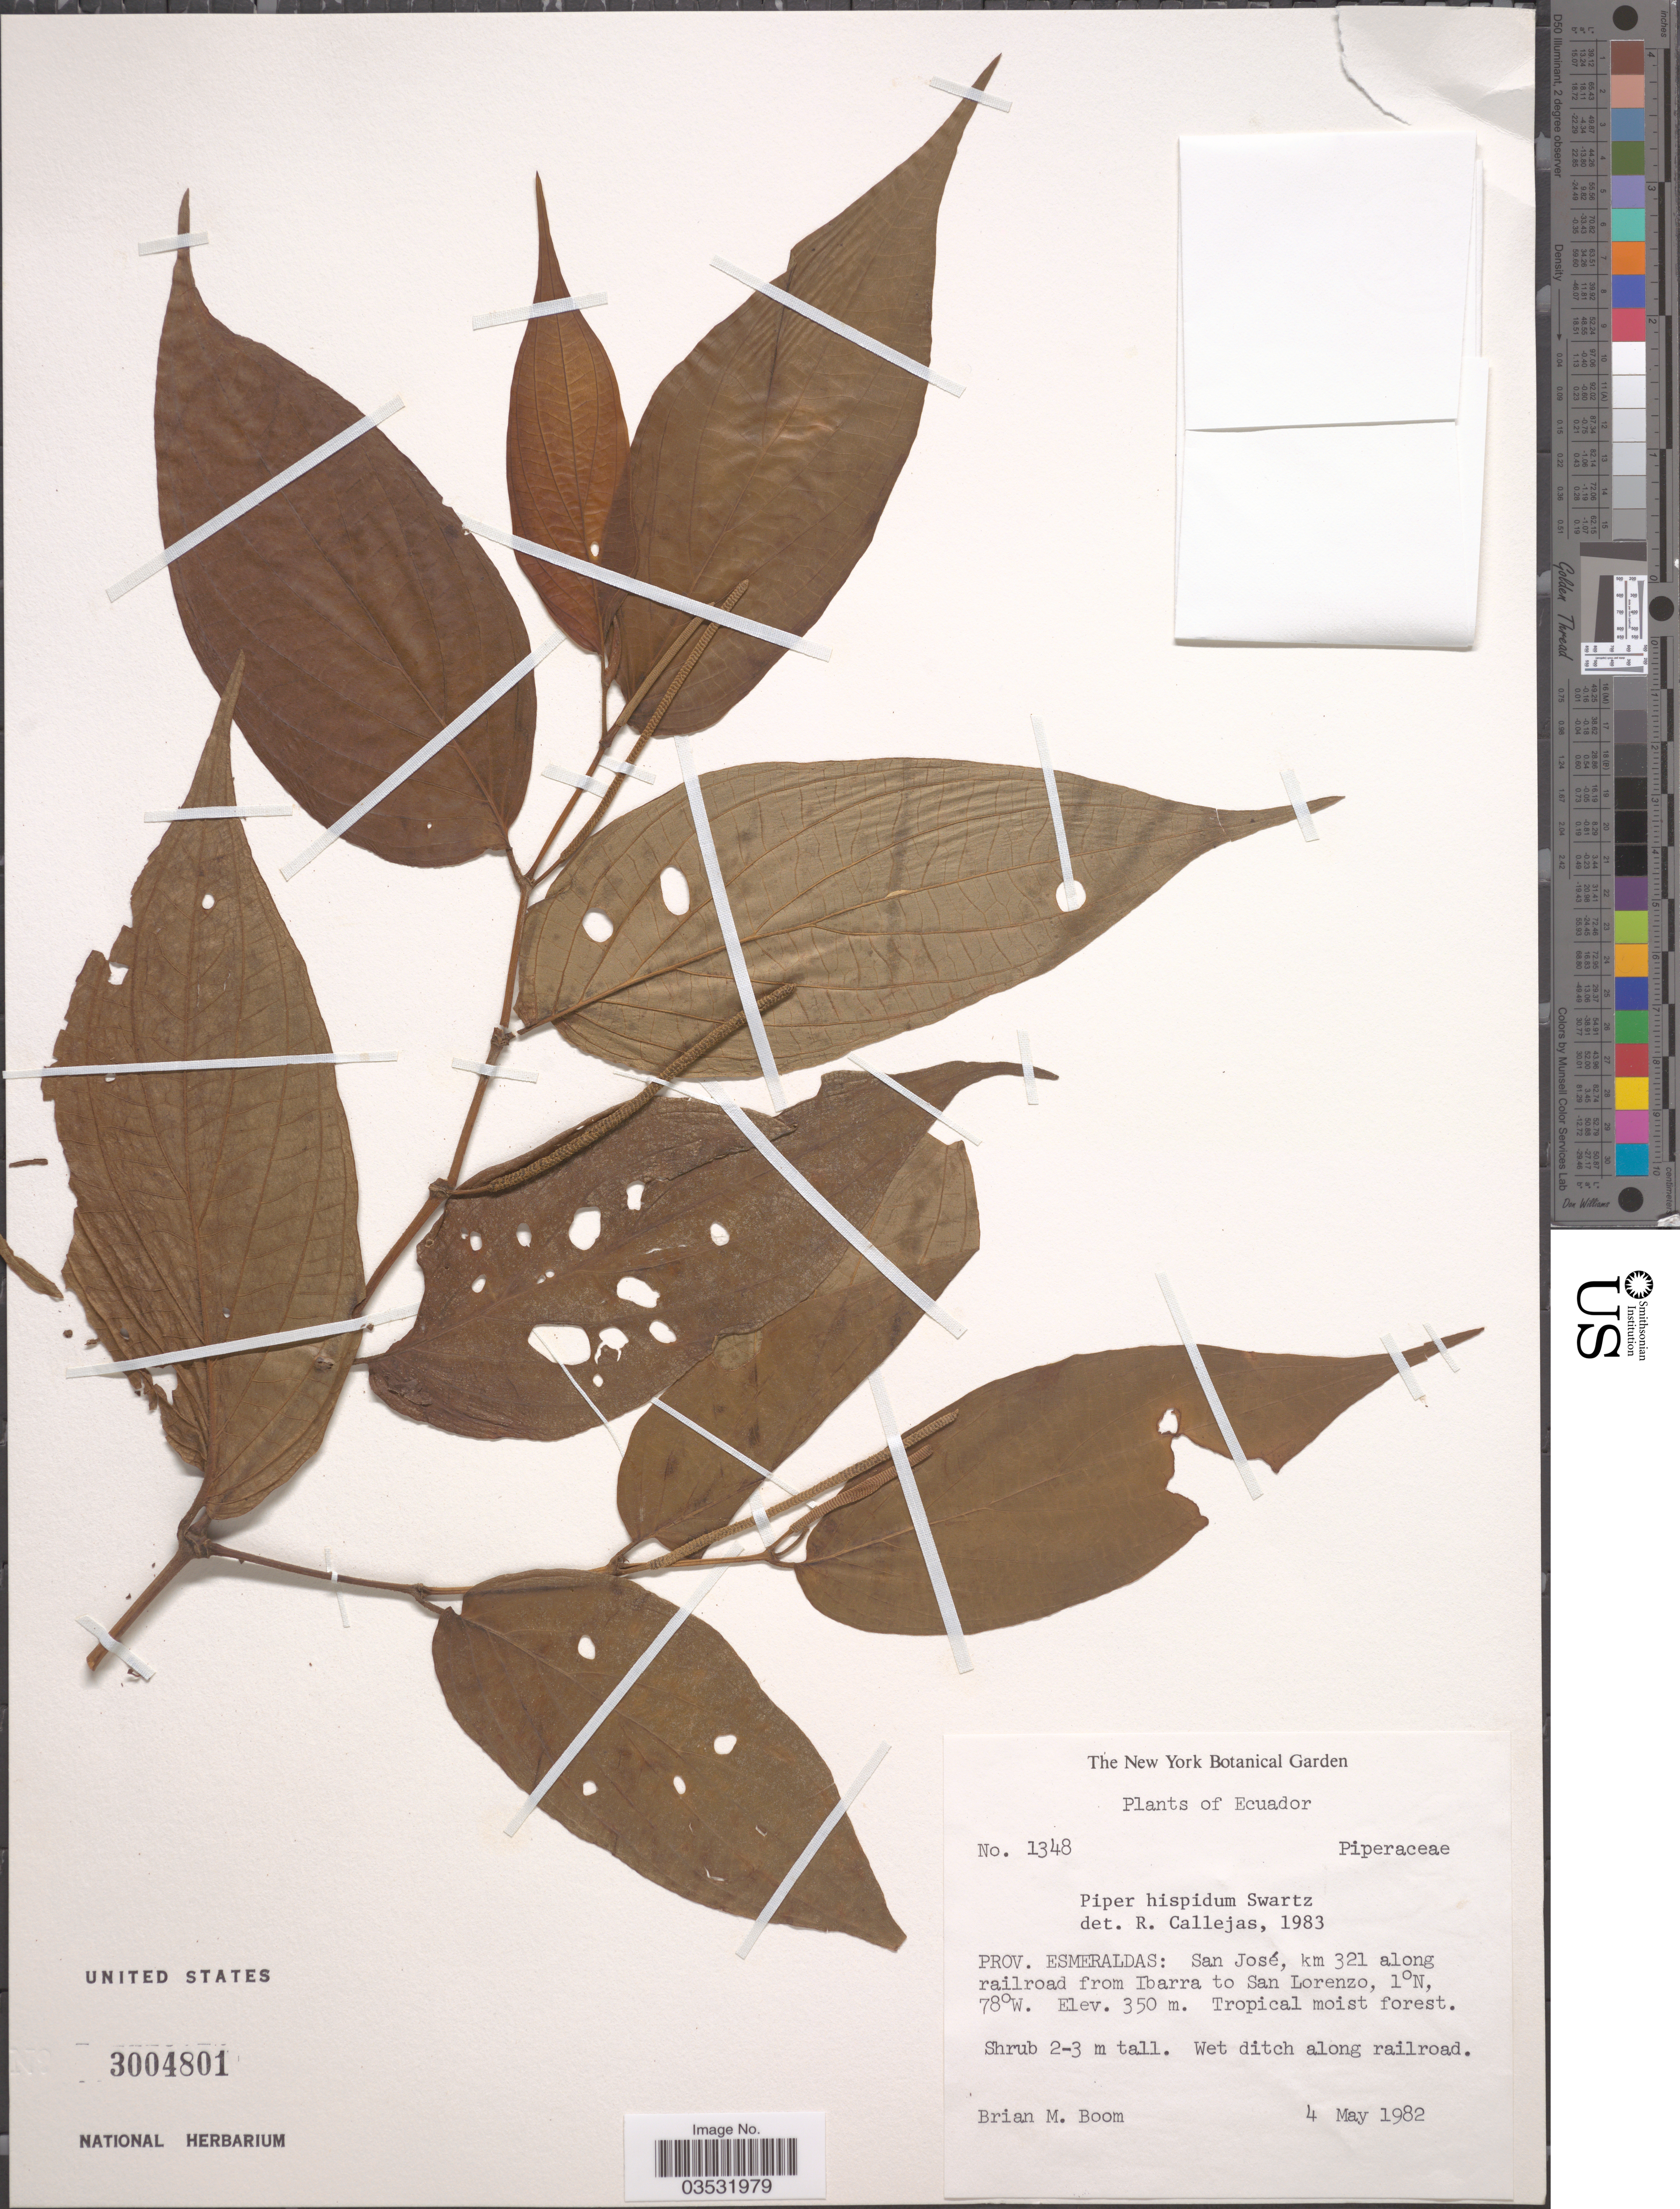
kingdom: Plantae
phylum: Tracheophyta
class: Magnoliopsida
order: Piperales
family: Piperaceae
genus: Piper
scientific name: Piper hispidum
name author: Sw.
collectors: B. M. Boom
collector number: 1348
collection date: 1982-05-04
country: Ecuador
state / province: Esmeraldas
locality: San José, km 321 along railroad from Ibarra to San Lorenzo.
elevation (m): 350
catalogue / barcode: US 3004801